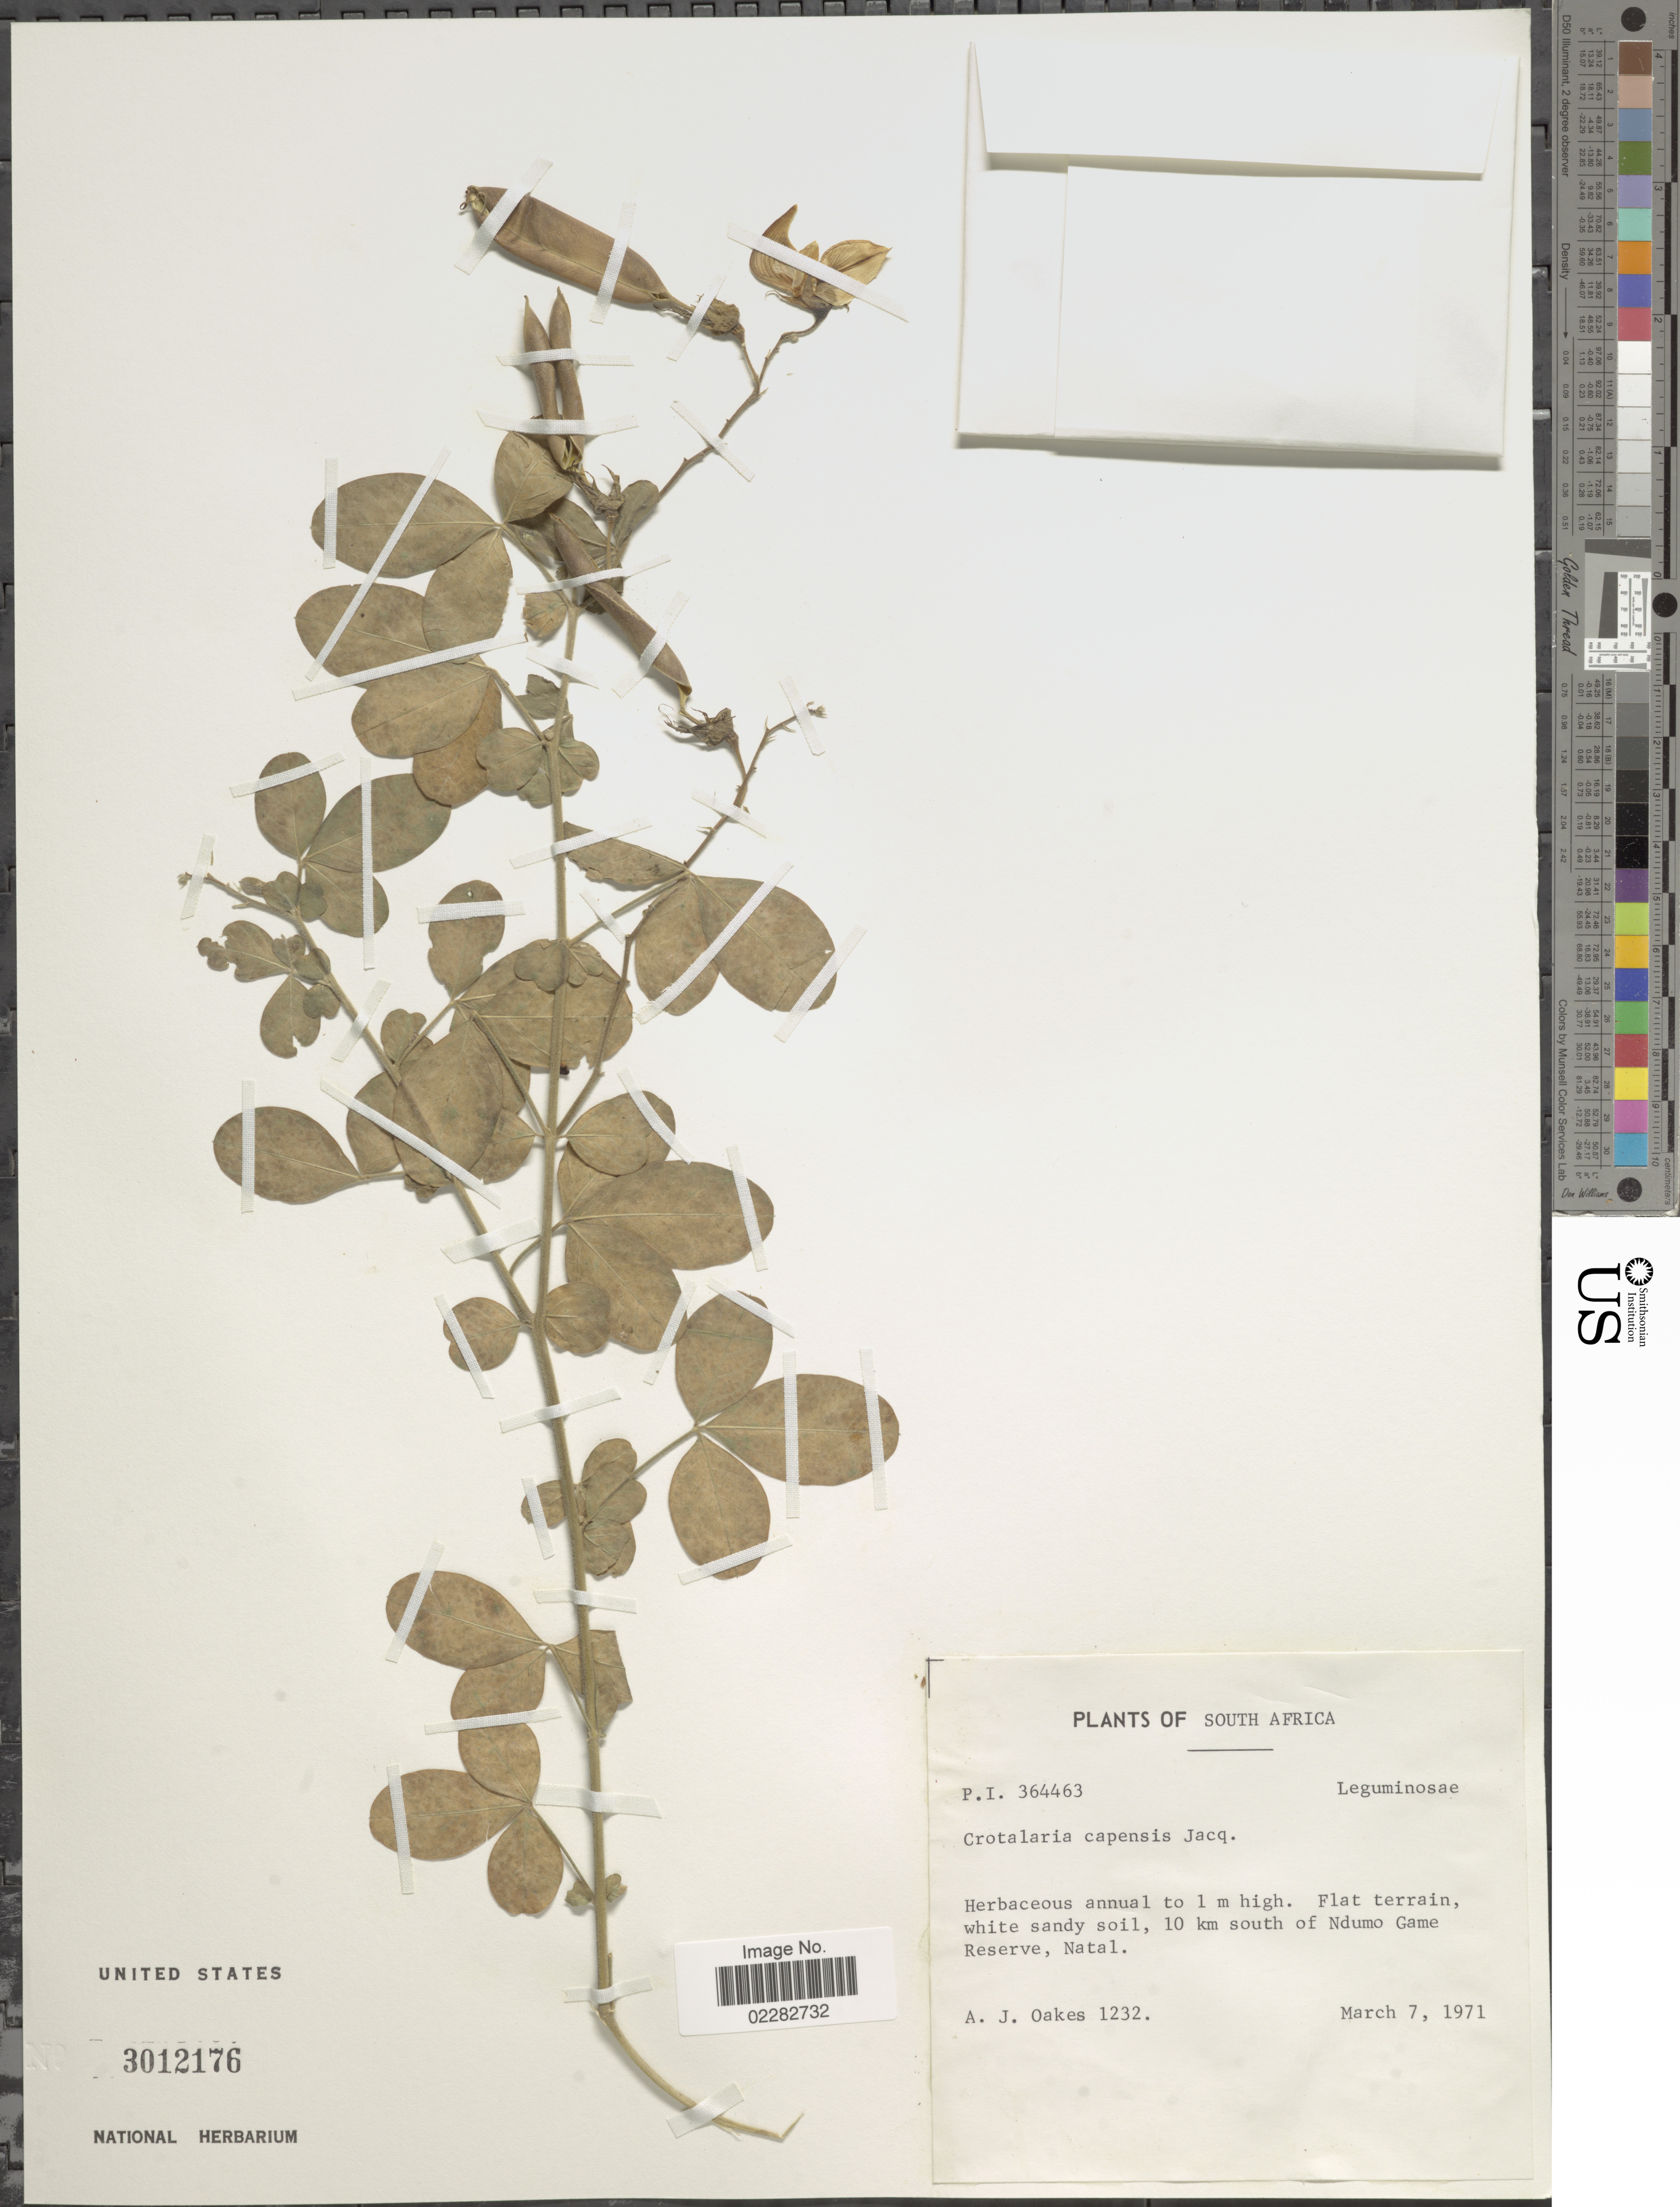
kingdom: Plantae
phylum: Tracheophyta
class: Magnoliopsida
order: Fabales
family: Fabaceae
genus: Crotalaria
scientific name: Crotalaria capensis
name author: Jacq.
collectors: A. Oakes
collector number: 1232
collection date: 1971-03-07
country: South Africa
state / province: KwaZulu-Natal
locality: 10 km south of Ndumo Game Reserve, Natal.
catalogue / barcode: US 3012176